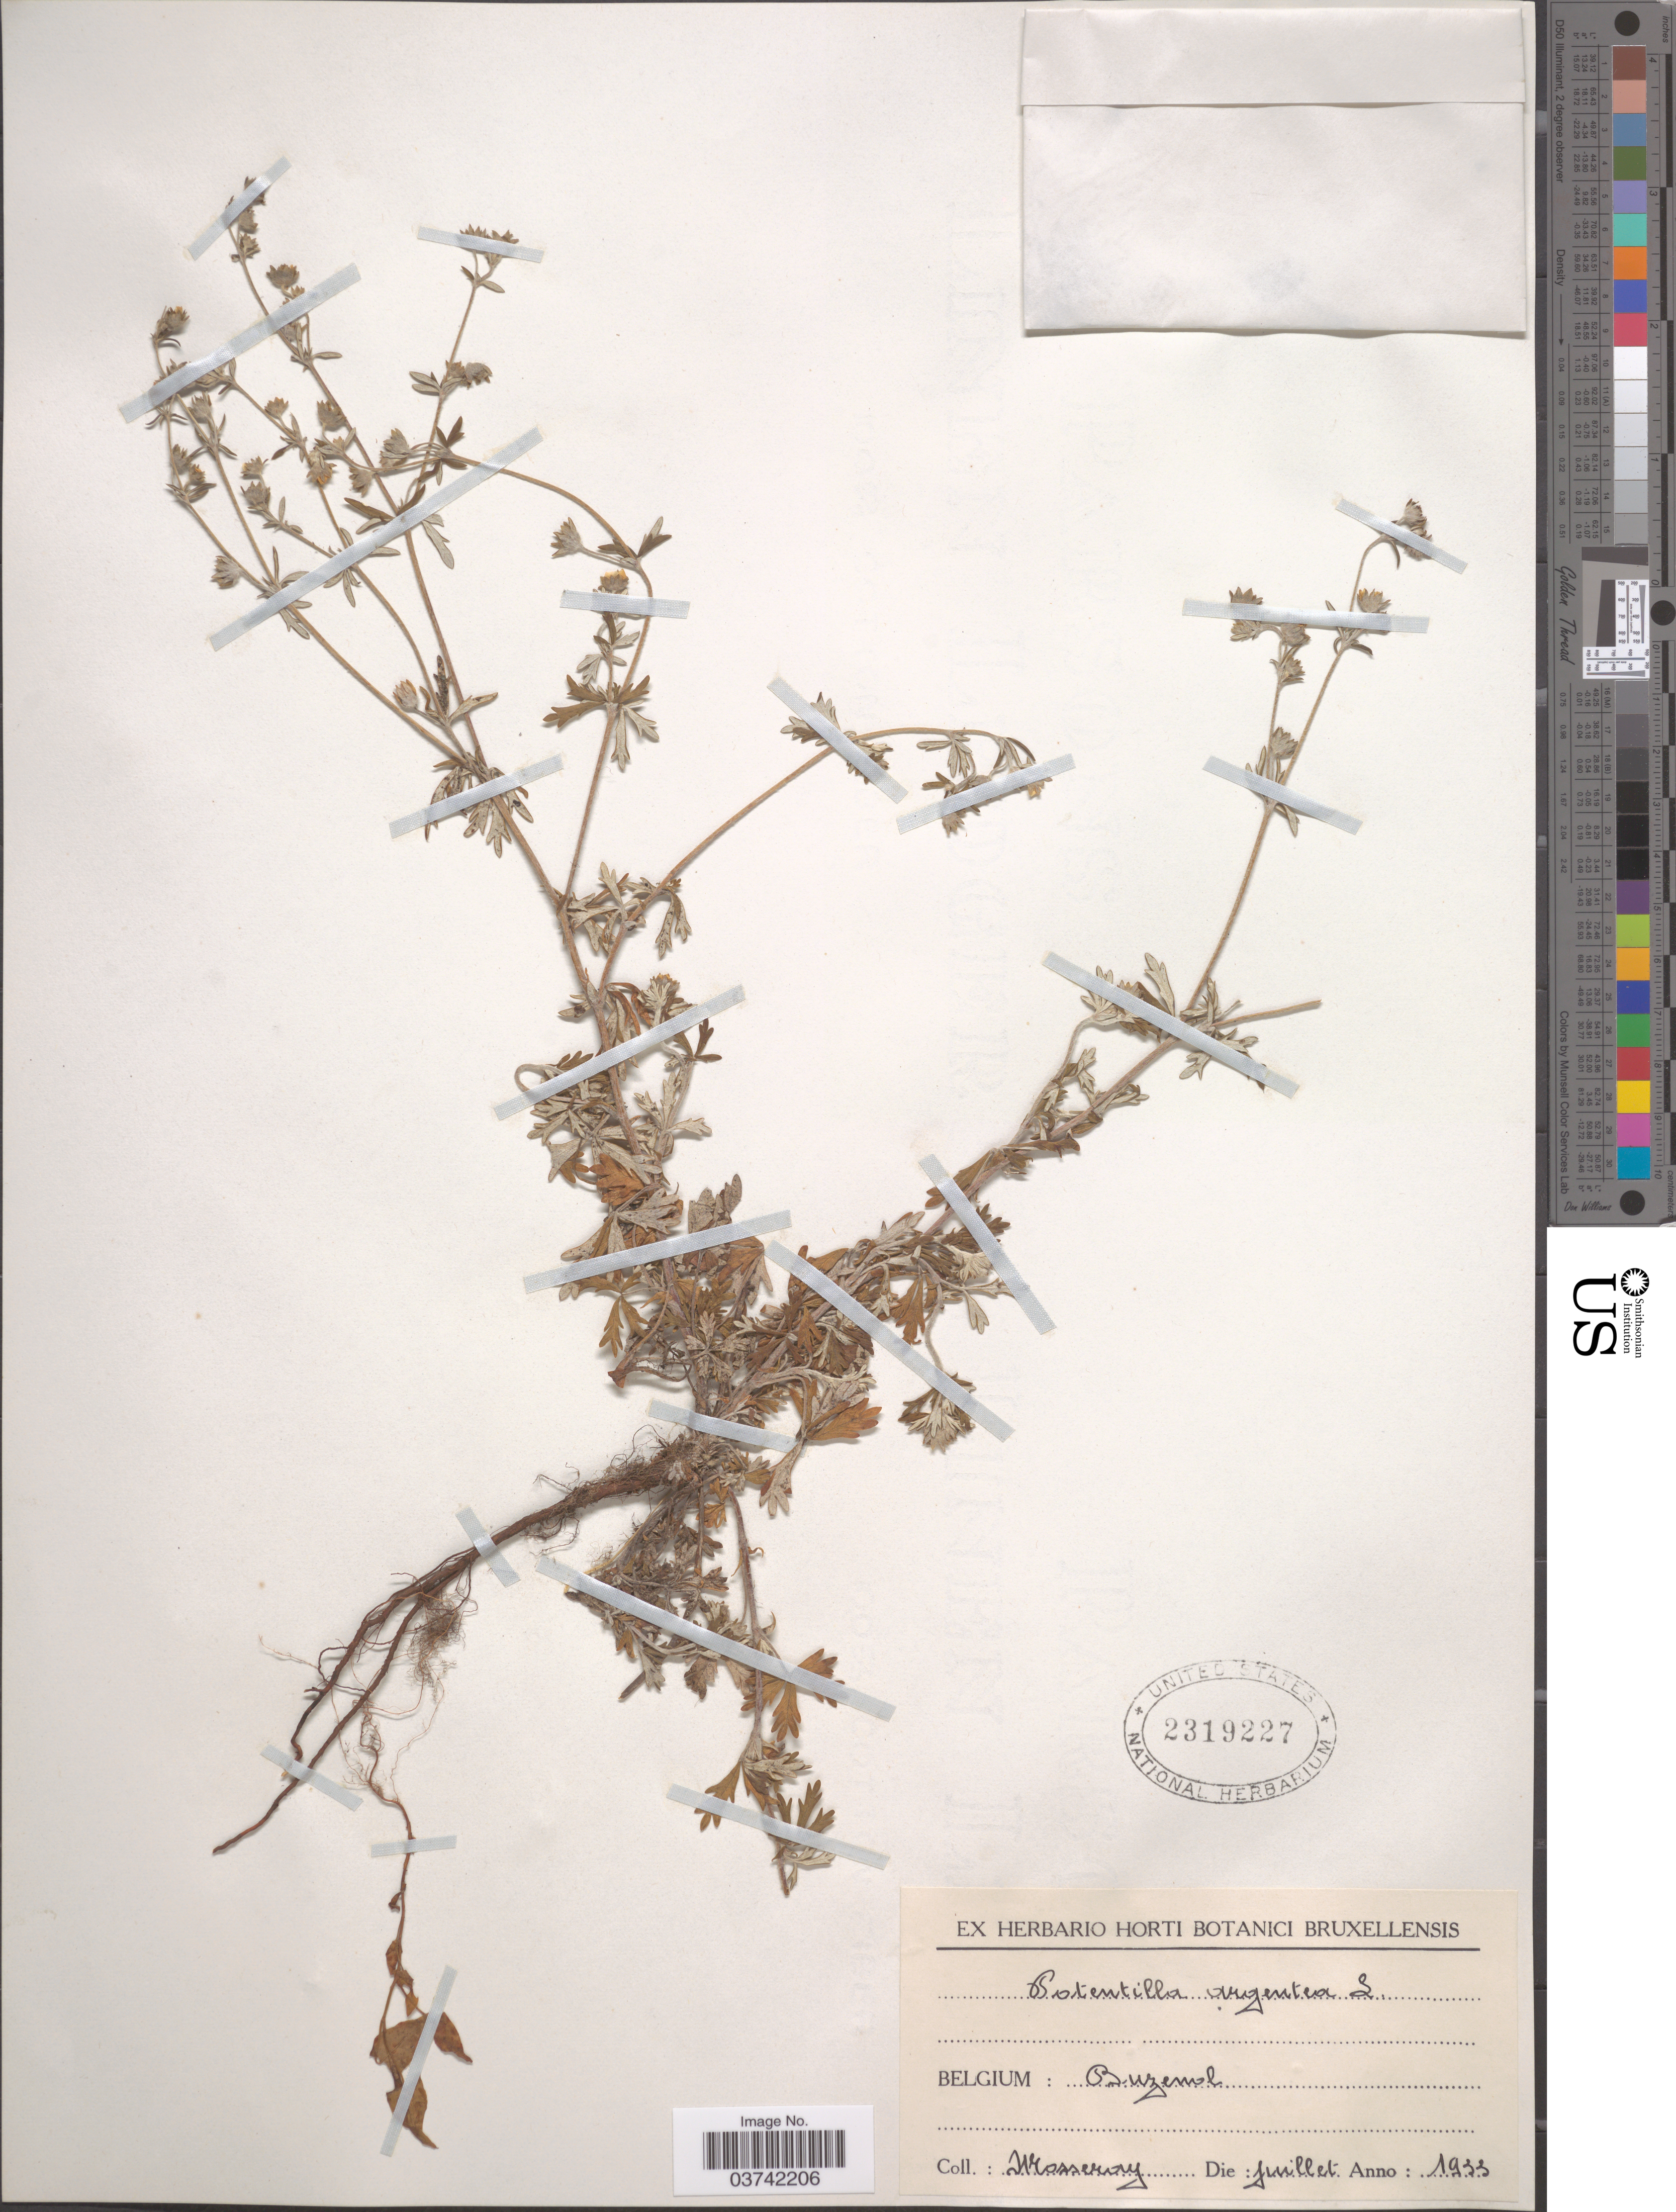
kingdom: Plantae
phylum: Tracheophyta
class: Magnoliopsida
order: Rosales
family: Rosaceae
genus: Potentilla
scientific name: Potentilla argentea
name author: L.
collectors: Mosseray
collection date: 1933-07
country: Belgium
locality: Buzemol.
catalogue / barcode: US 2319227